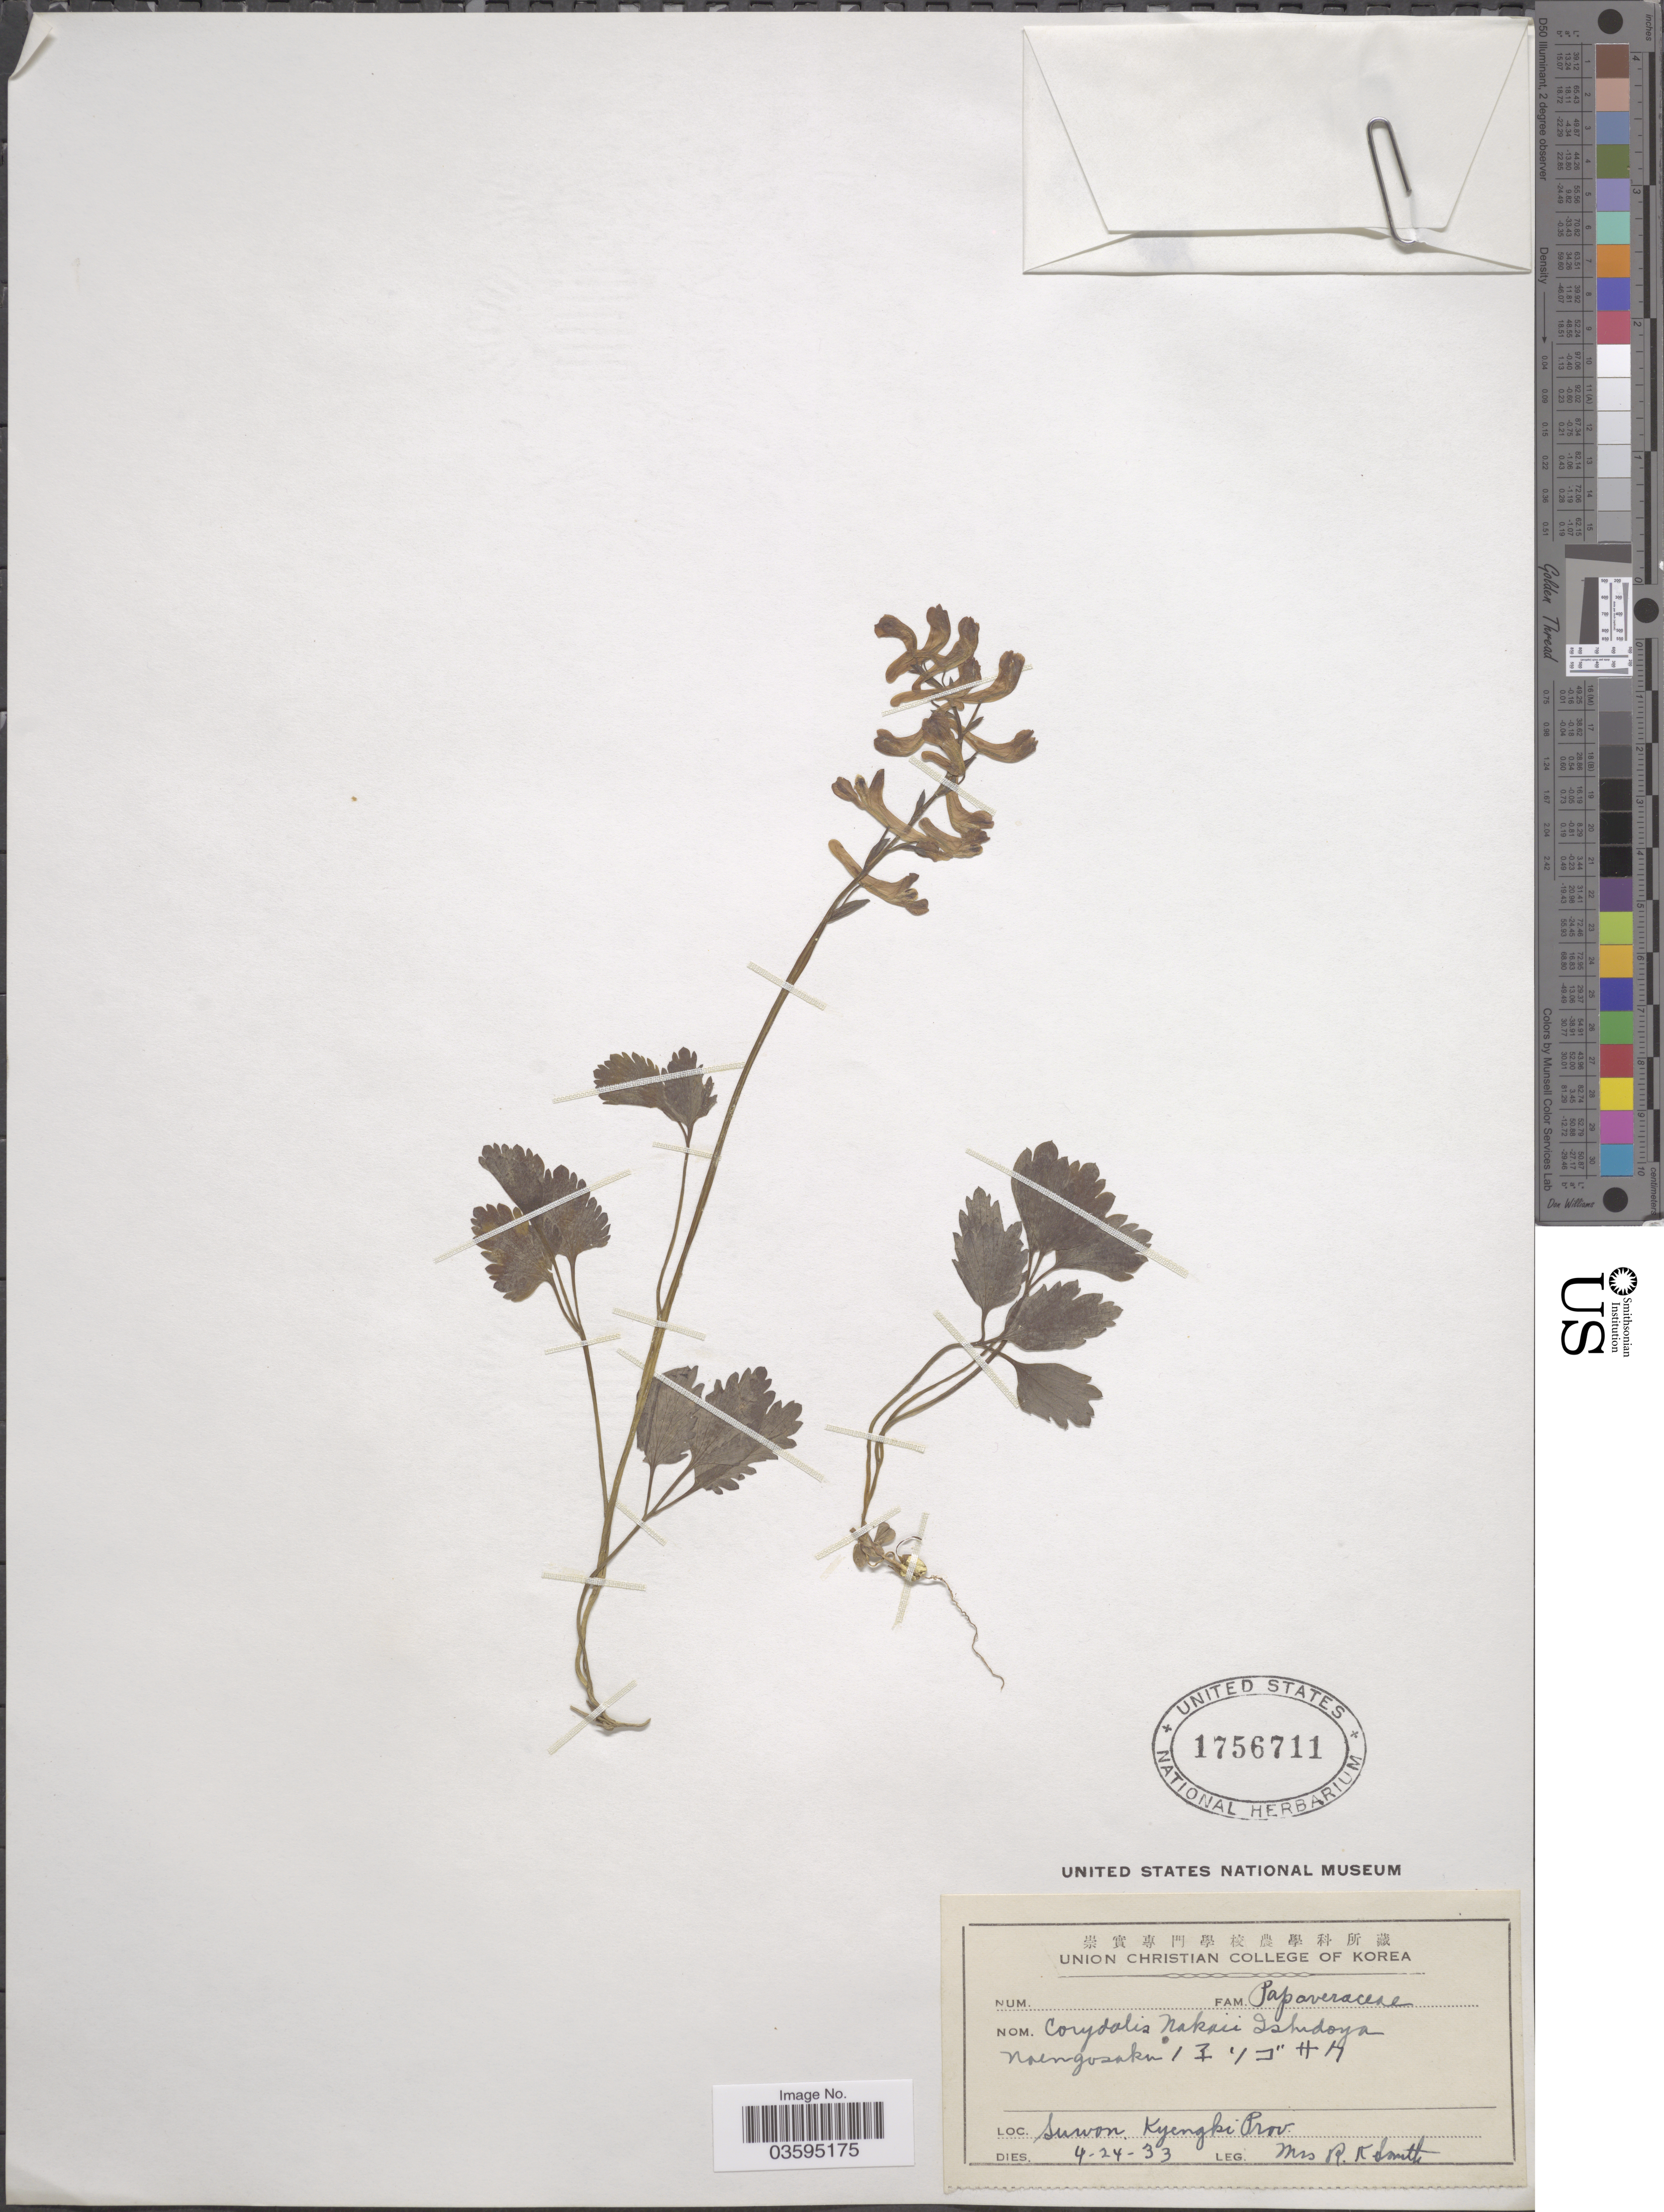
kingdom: Plantae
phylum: Tracheophyta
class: Magnoliopsida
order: Ranunculales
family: Papaveraceae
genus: Corydalis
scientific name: Corydalis nakaii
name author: Ishid.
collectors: Mrs. R. K. Smith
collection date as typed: Transcribed d/m/y: 24/4/33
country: South Korea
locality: Suwon. Kyengki Prov.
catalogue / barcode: US 1756711